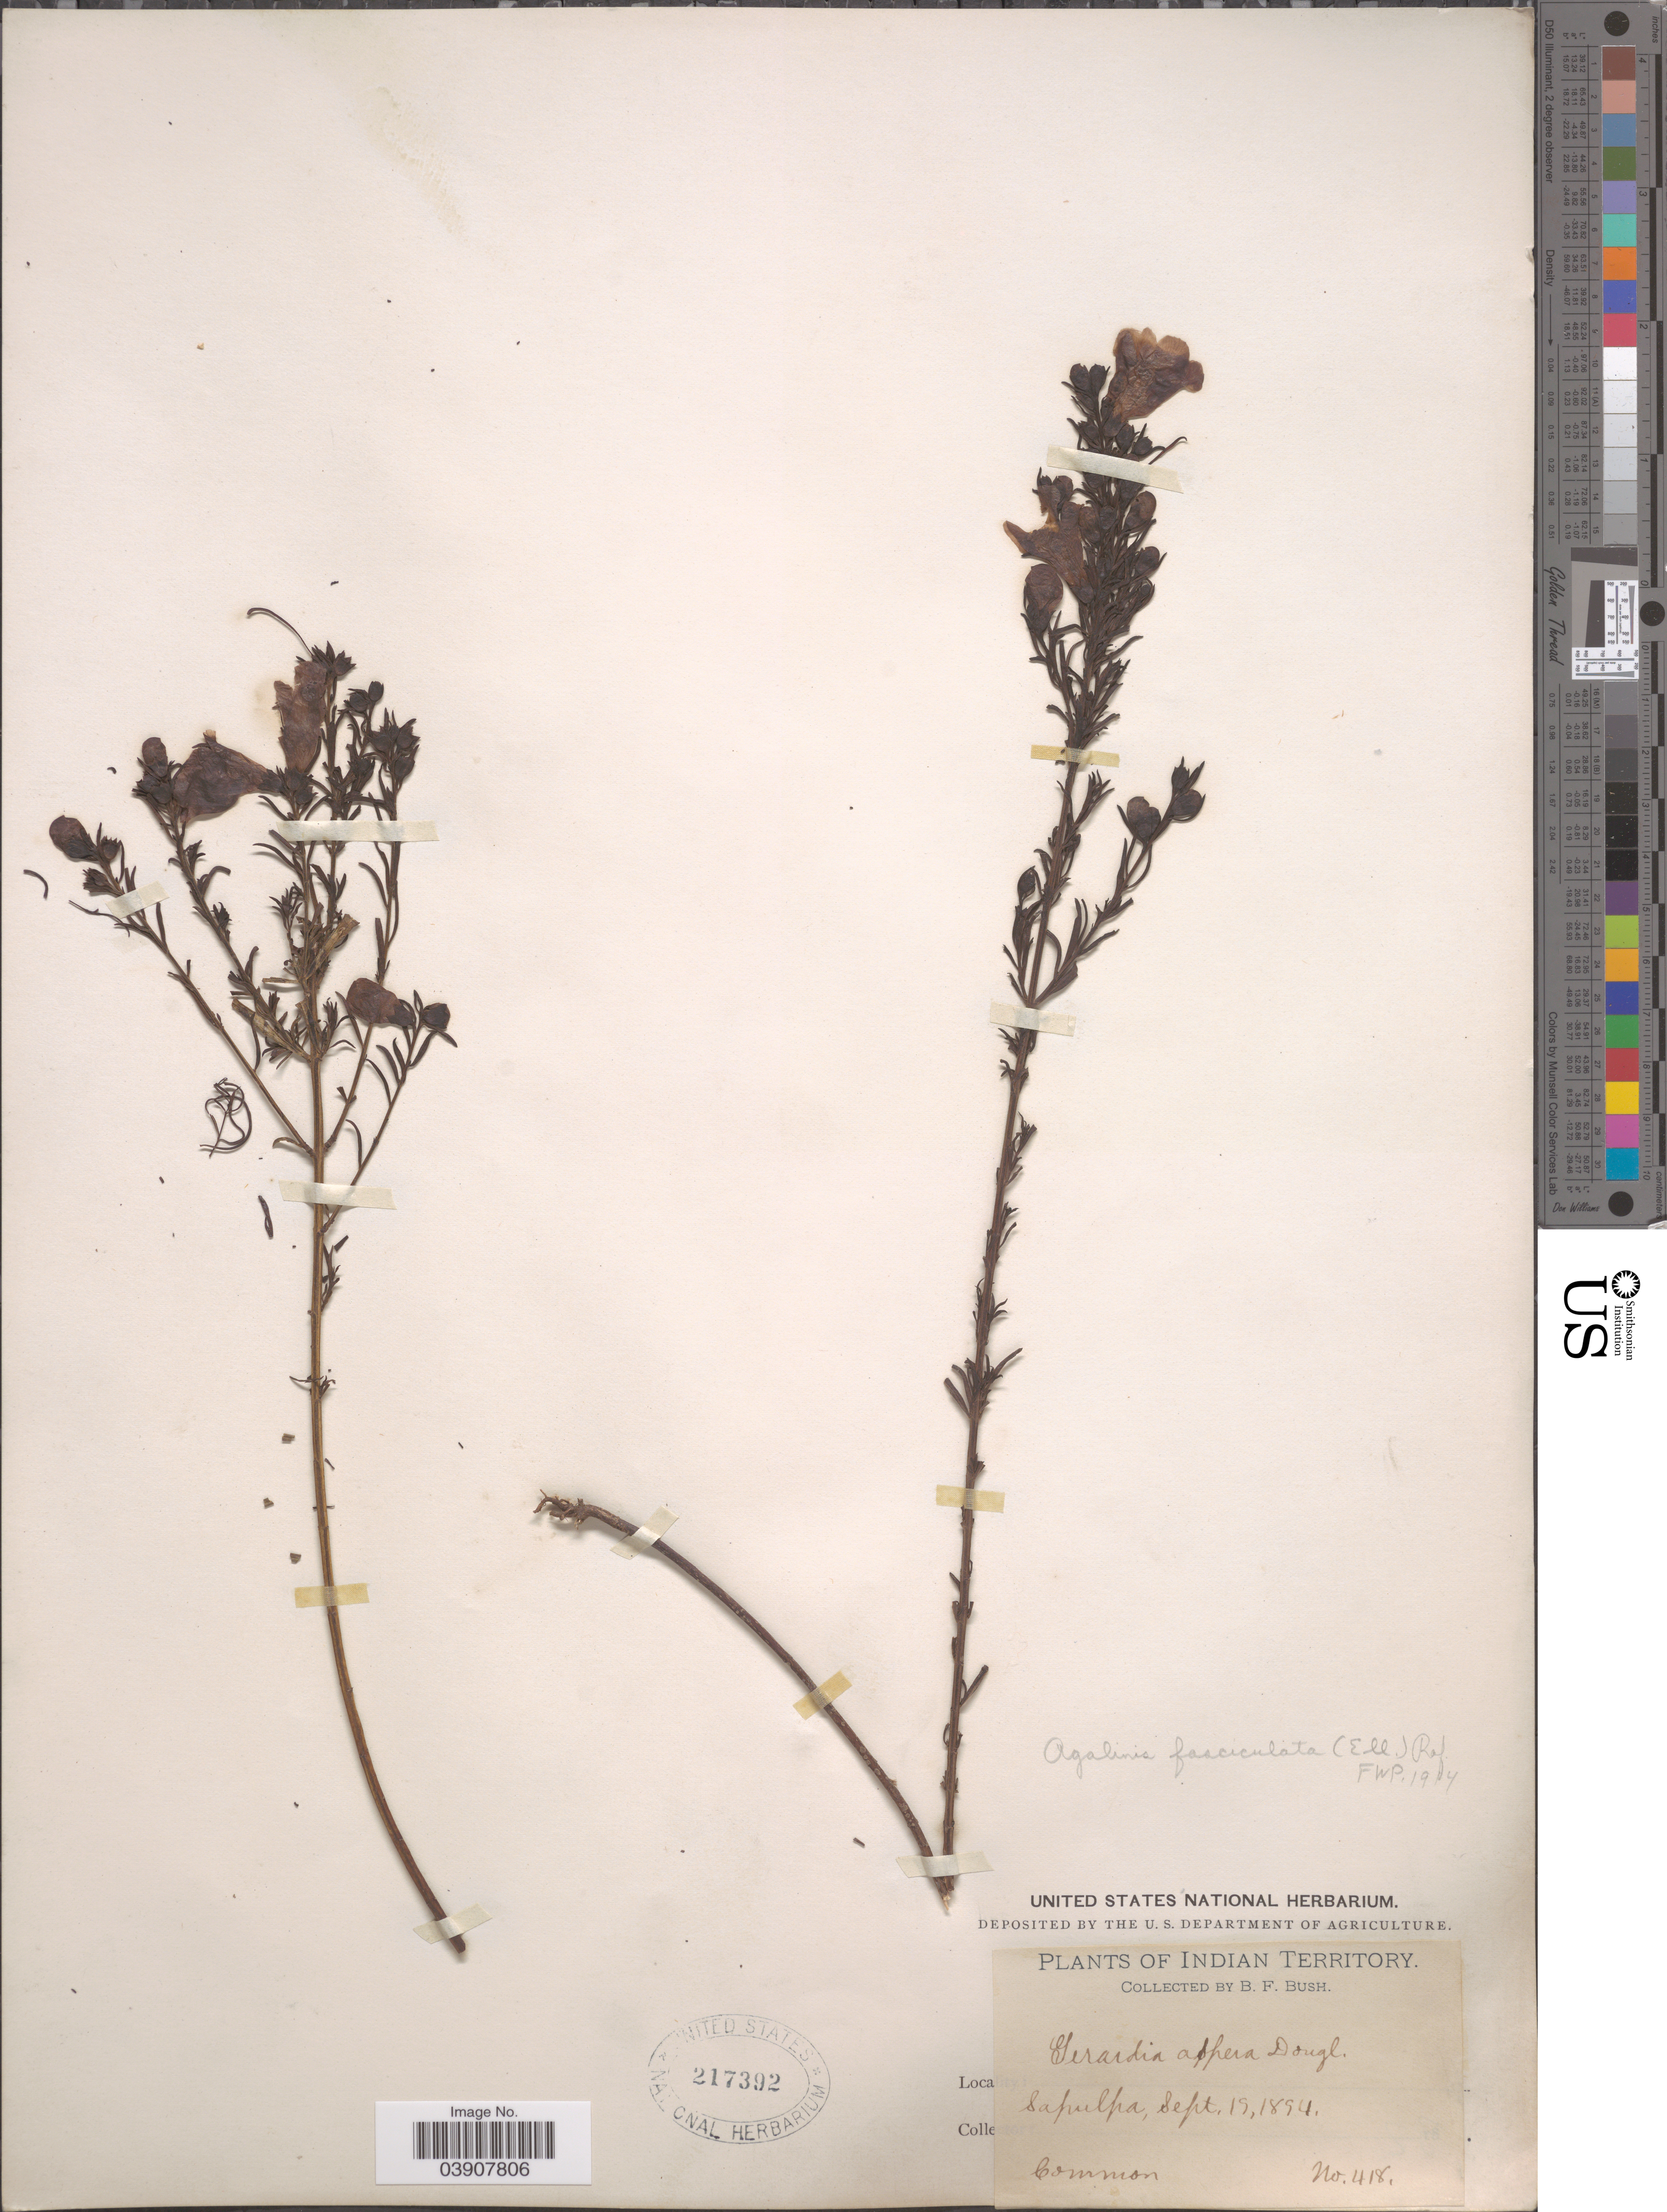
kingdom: Plantae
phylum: Tracheophyta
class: Magnoliopsida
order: Lamiales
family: Orobanchaceae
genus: Agalinis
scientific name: Agalinis fasciculata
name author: (Elliott) Raf.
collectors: B. F. Bush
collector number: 418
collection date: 1894-09-19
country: United States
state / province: Oklahoma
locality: Indian Territory. Sapulpa.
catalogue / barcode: US 217392